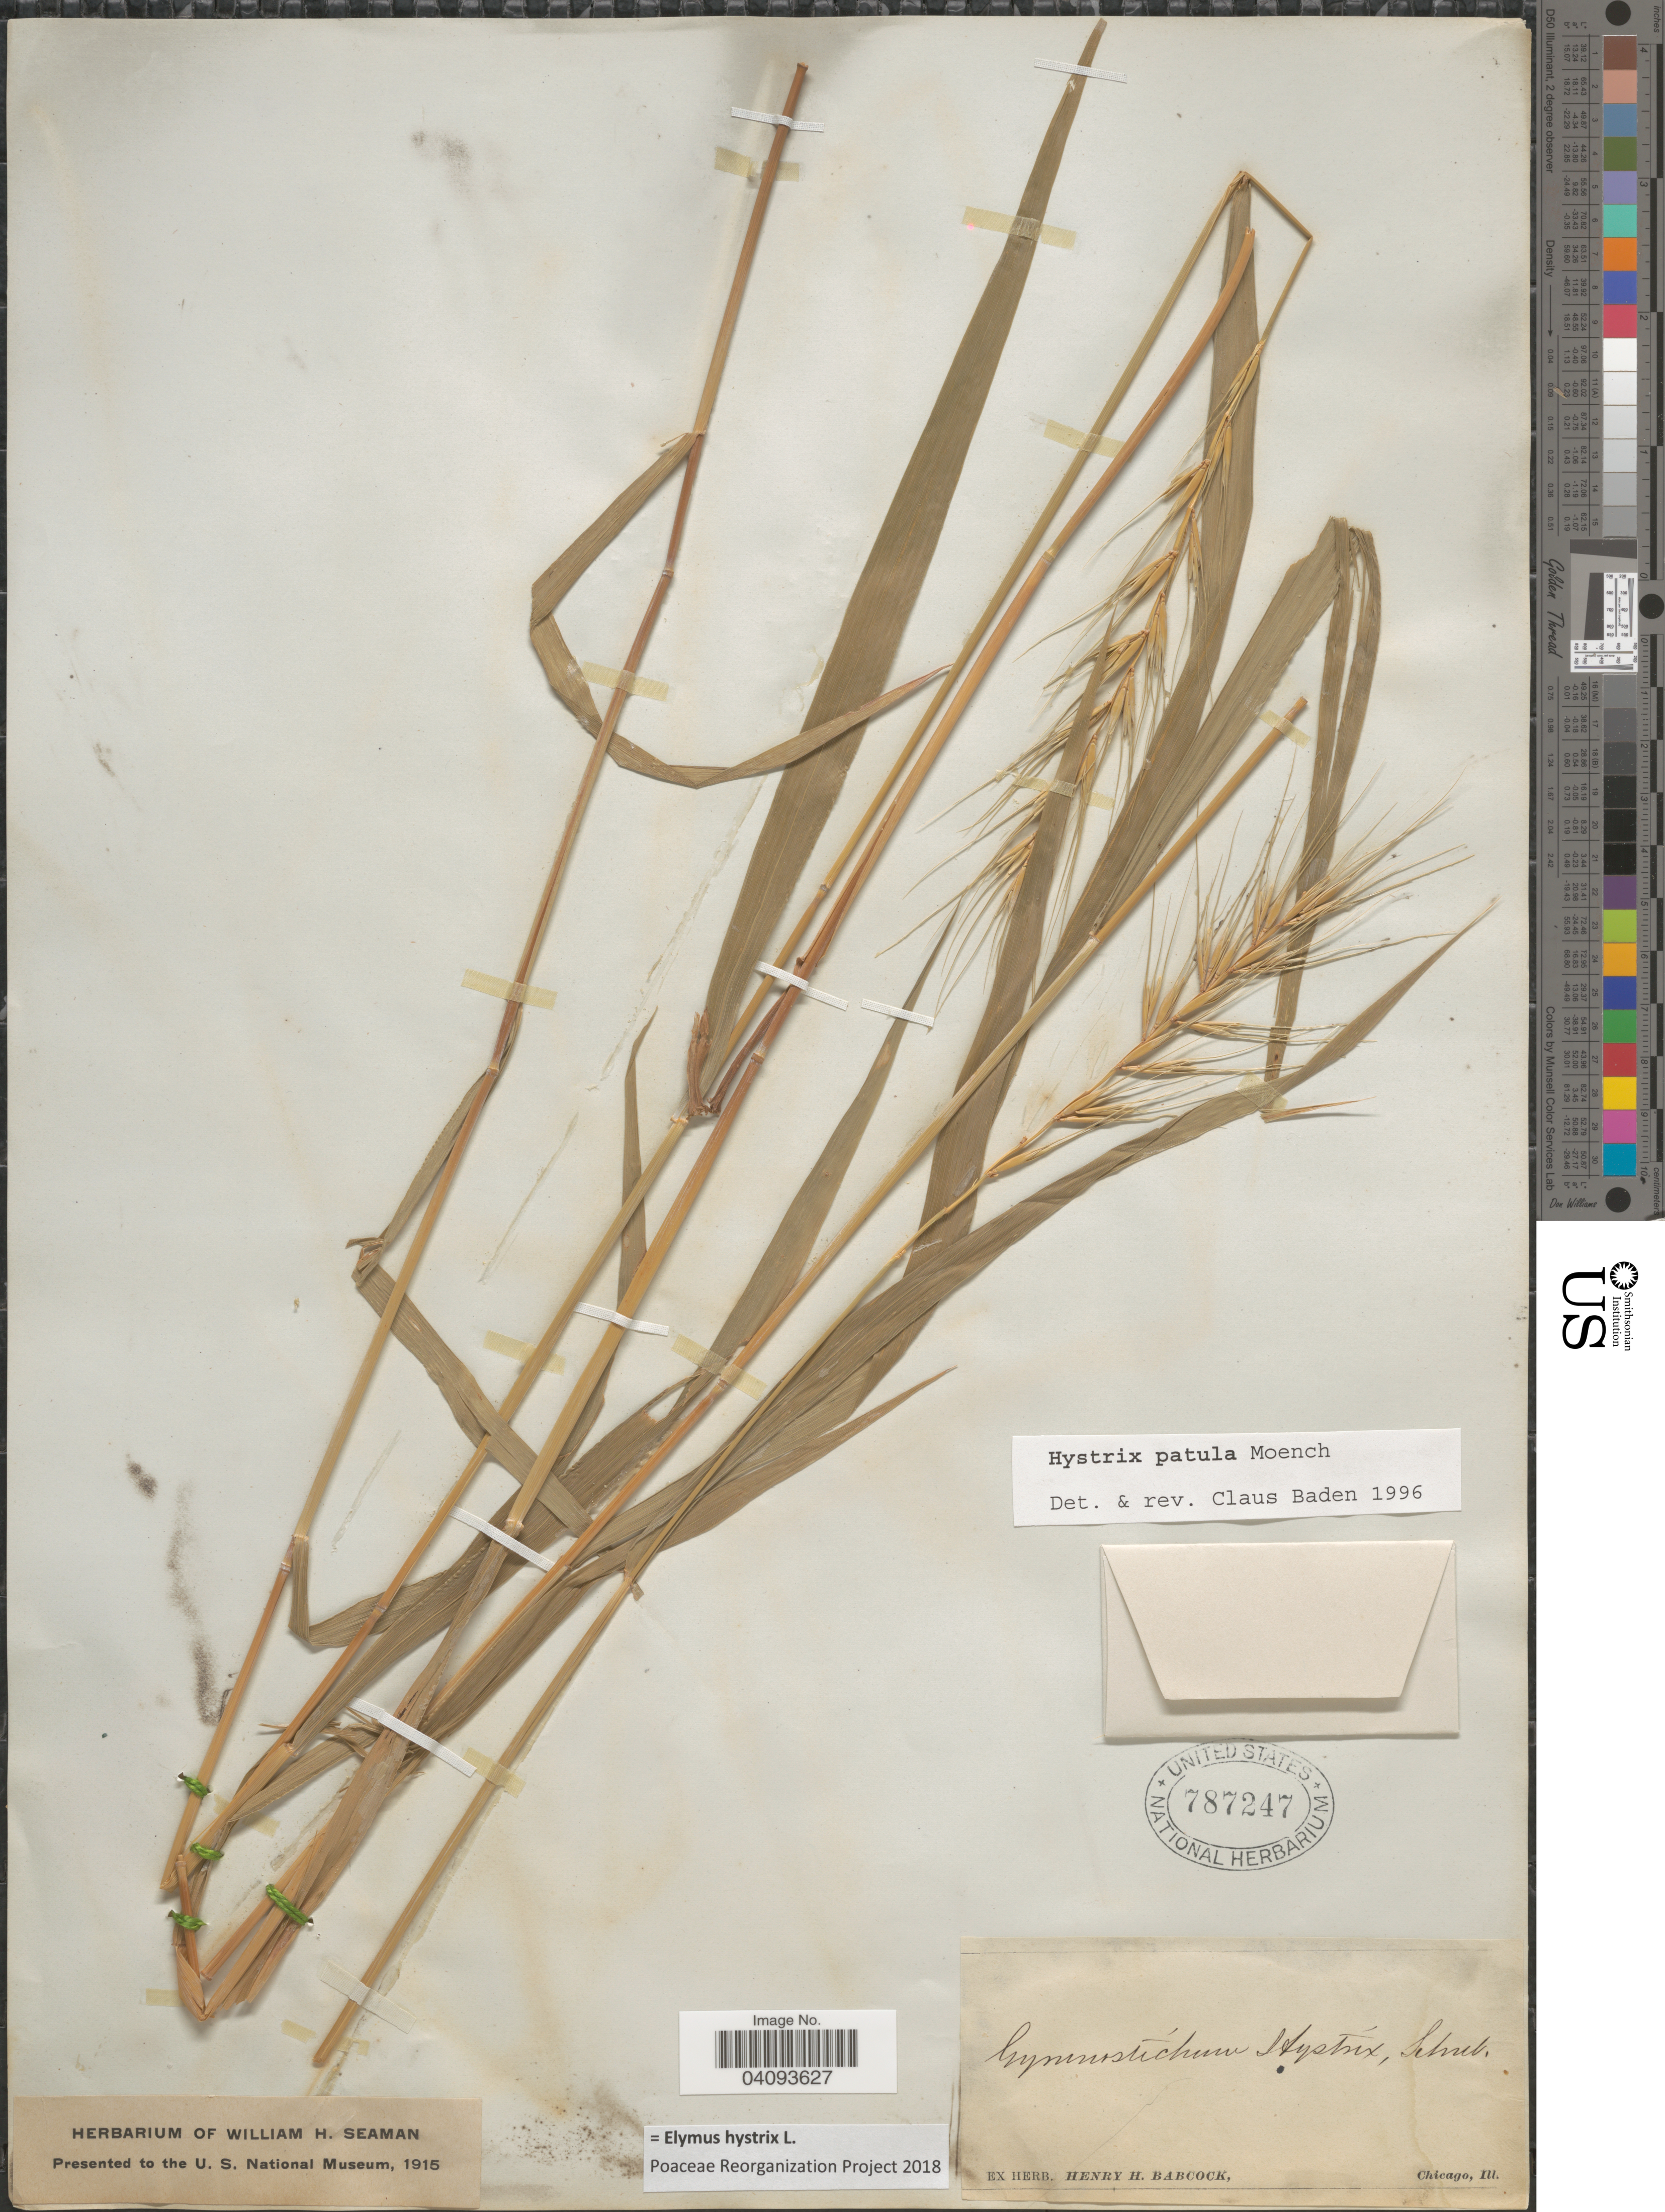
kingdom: Plantae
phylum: Tracheophyta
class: Liliopsida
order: Poales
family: Poaceae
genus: Elymus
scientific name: Elymus hystrix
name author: L.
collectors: ex herb. Henry Homes Babcock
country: United States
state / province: Illinois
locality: Chicago.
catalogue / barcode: US 787247